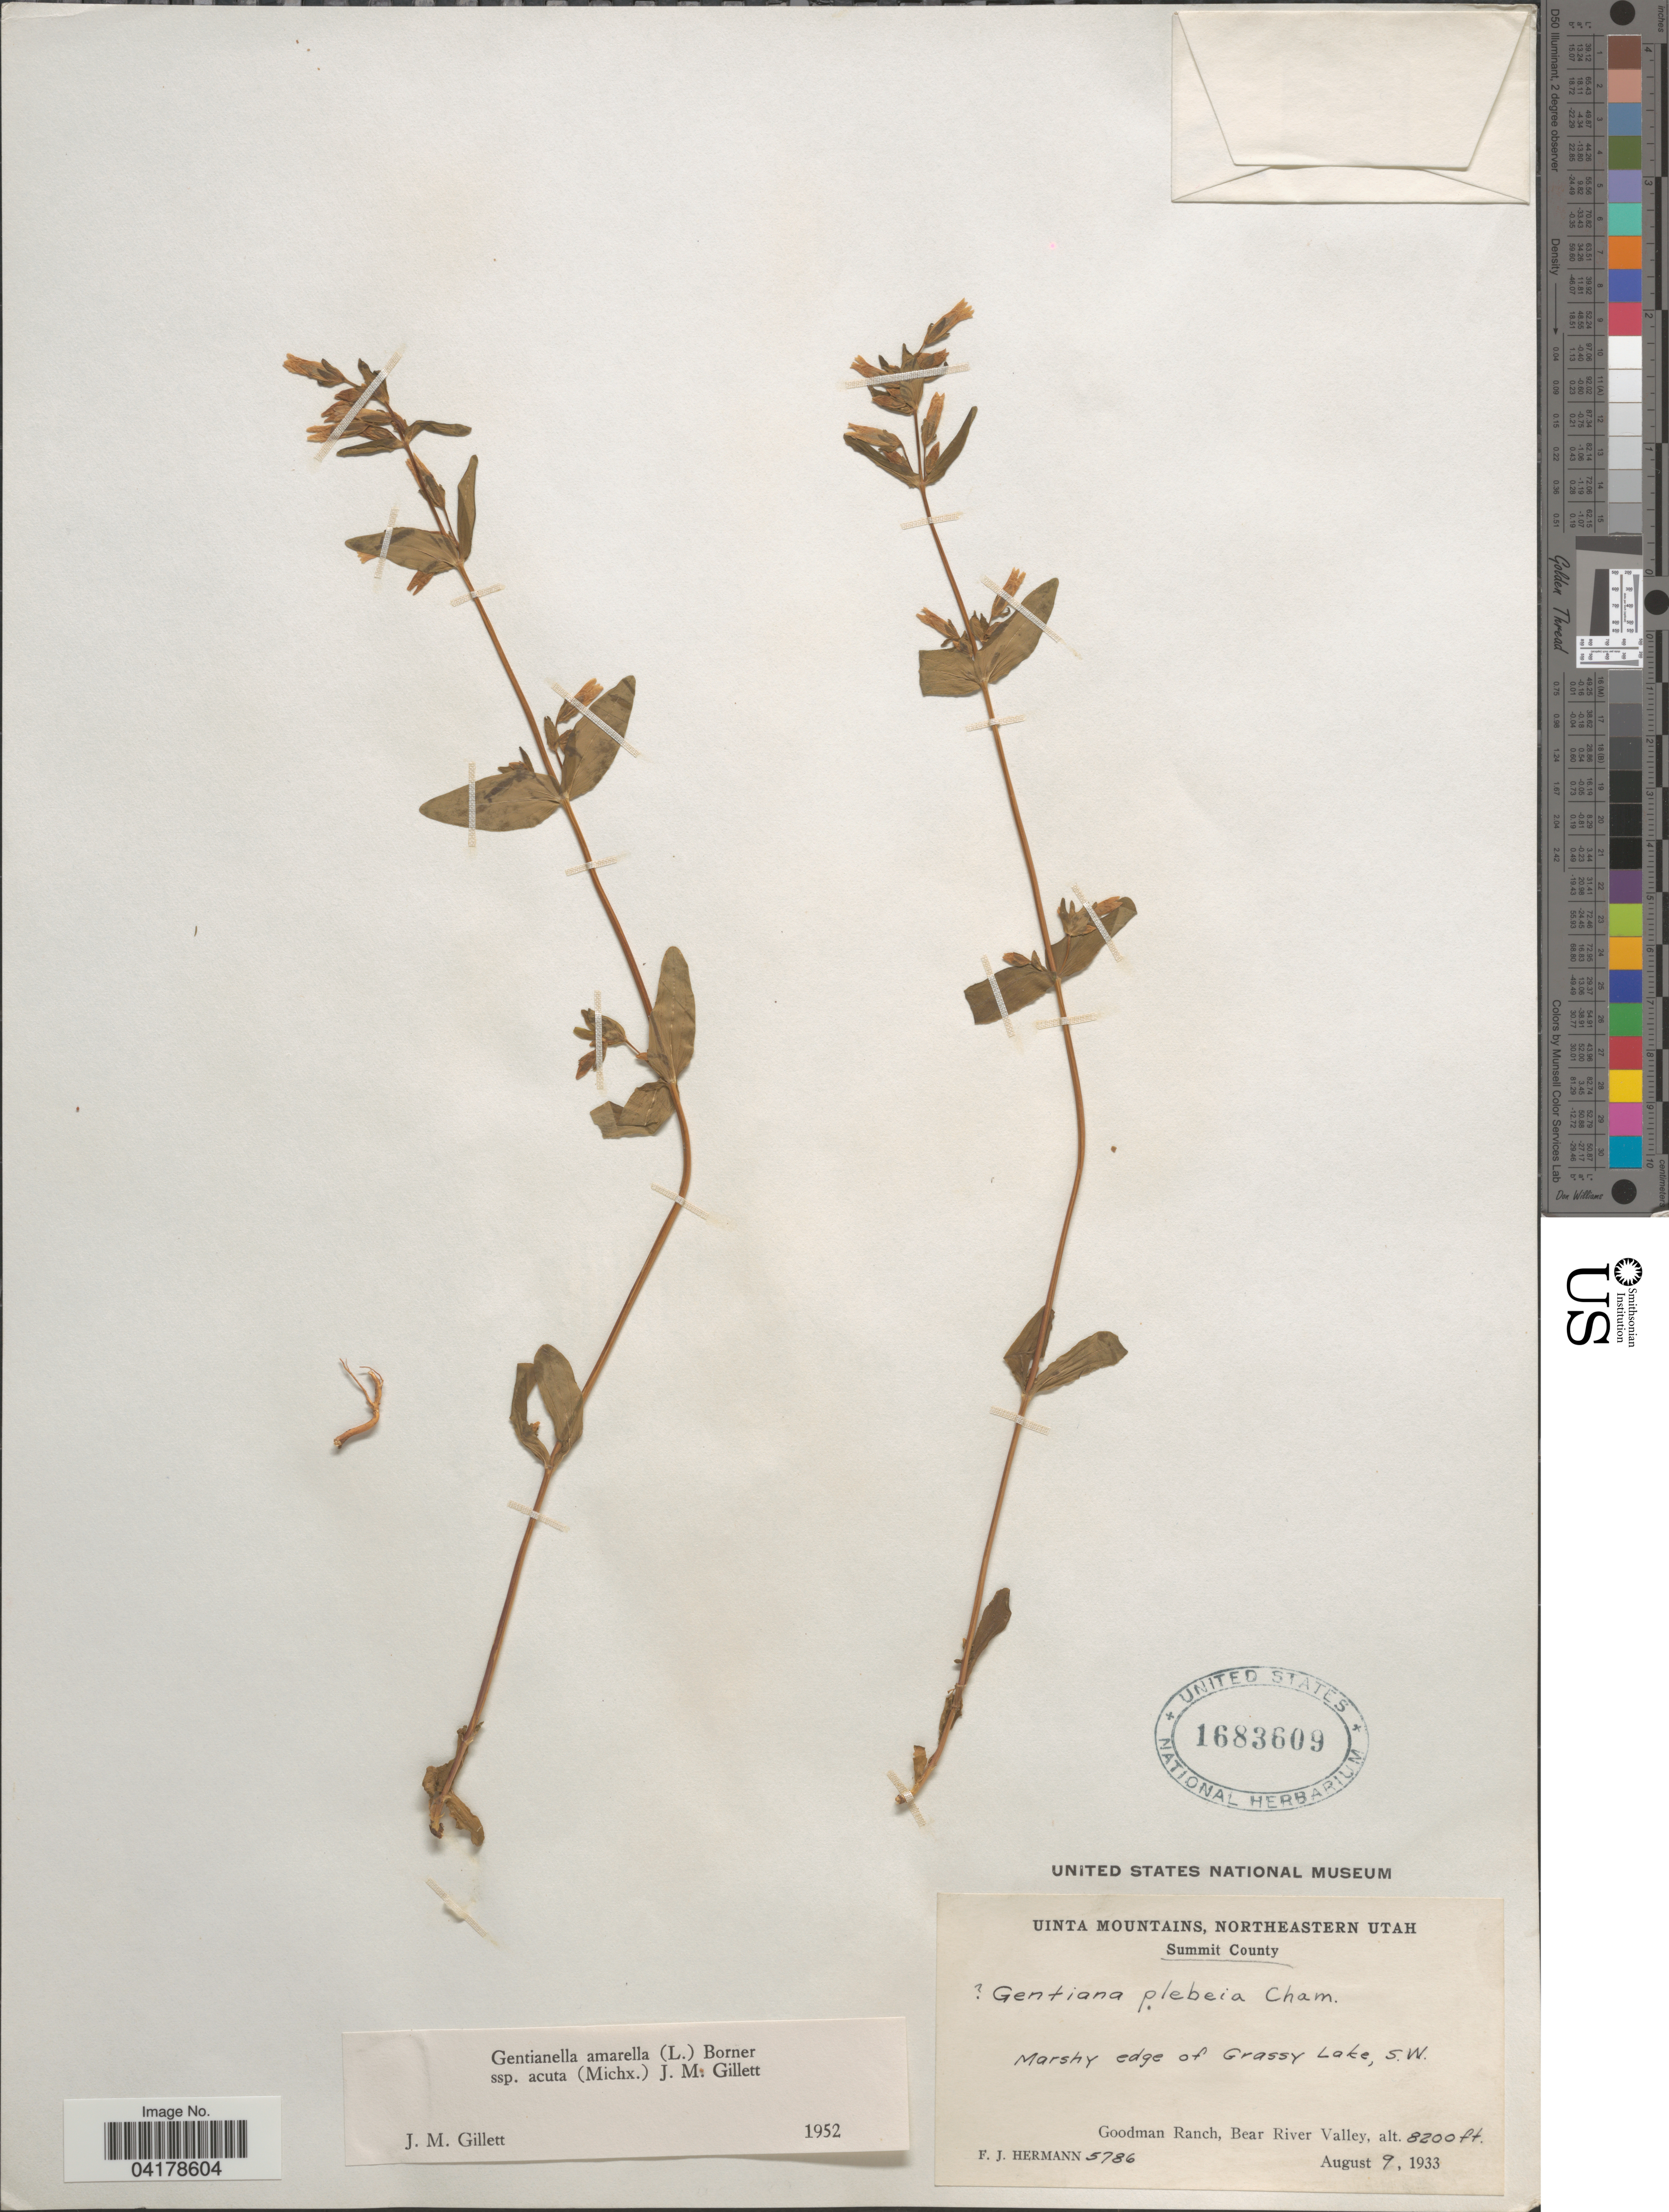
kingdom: Plantae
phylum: Tracheophyta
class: Magnoliopsida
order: Gentianales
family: Gentianaceae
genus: Gentianella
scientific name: Gentianella amarella subsp. acuta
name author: (Michx.) J.M. Gillett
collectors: F. J. Hermann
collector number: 5786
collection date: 1933-08-09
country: United States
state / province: Utah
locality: Uinta Mountains, Northeastern Utah. Summit County. Marshy edge of Grassy Lake, S.W. Goodman Ranch, Bear River Valley.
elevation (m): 2499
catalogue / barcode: US 1683609